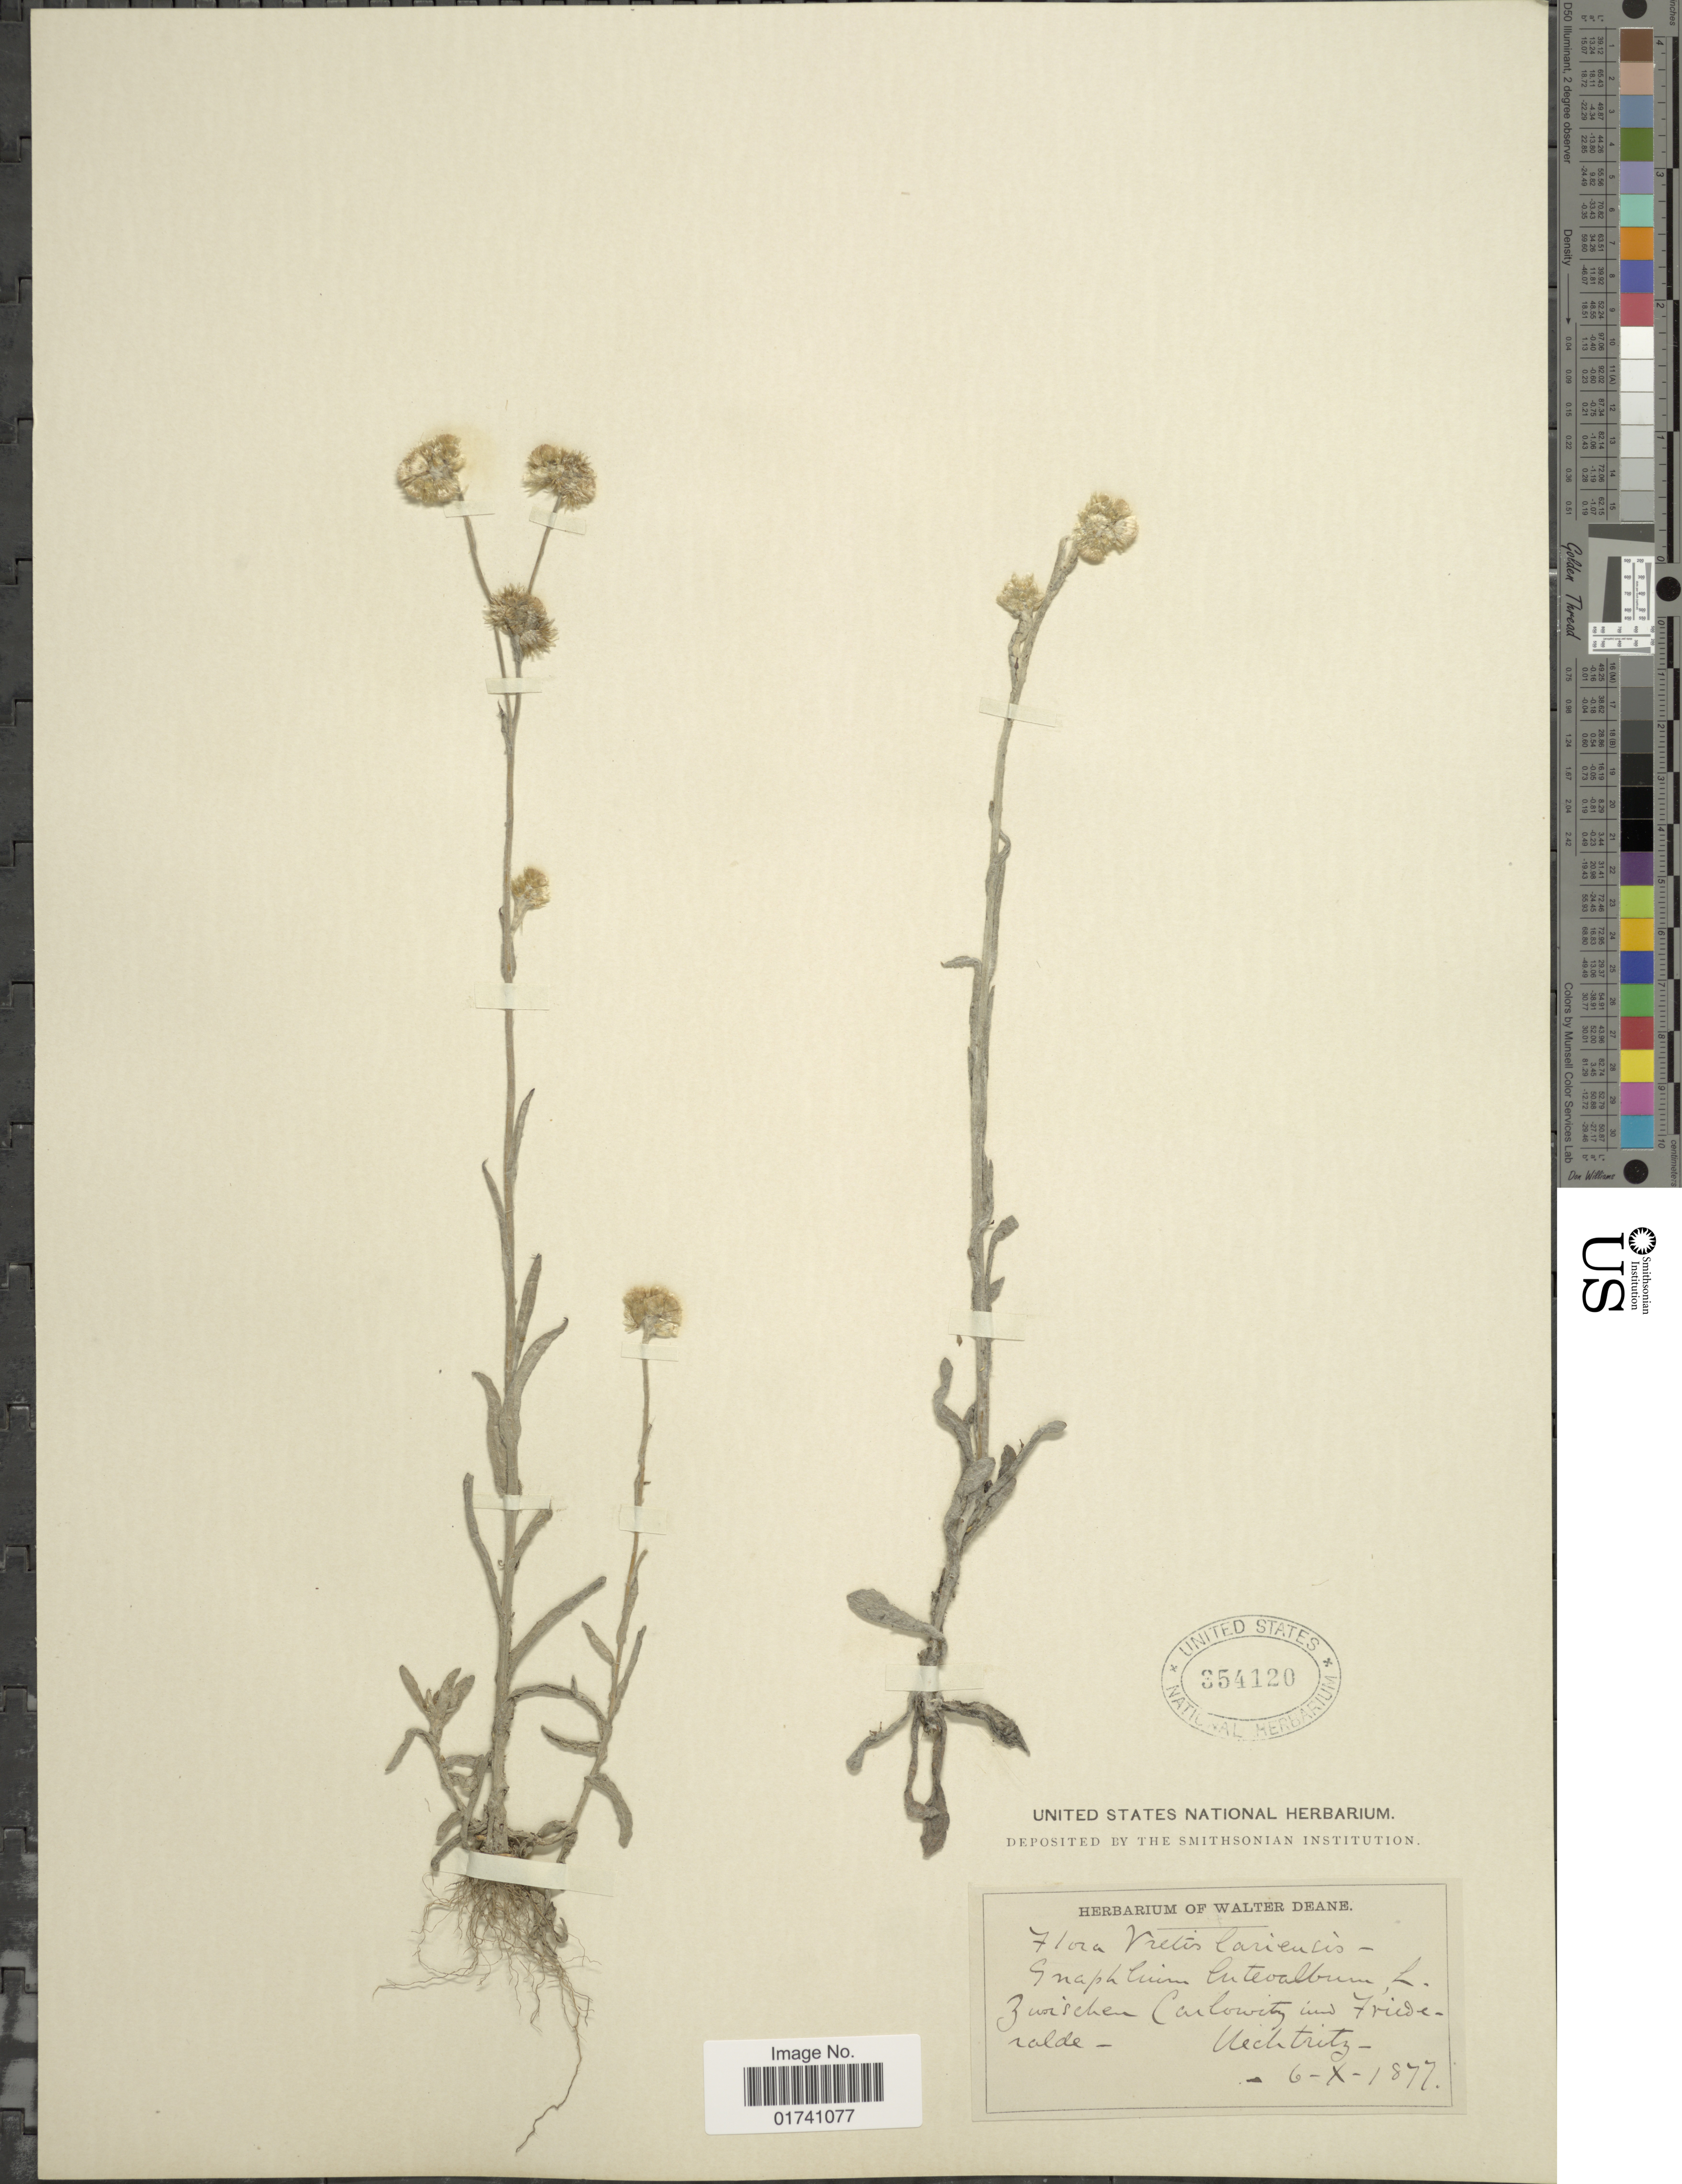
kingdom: Plantae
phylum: Tracheophyta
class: Magnoliopsida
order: Asterales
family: Asteraceae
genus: Laphangium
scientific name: Laphangium luteoalbum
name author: (L.) Tzvelev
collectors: D'Uechtritz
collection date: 1877-10-06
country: Poland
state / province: Dolnoslaskie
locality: Zwischen Carlowitz ind Frideralde [interpreted]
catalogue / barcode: US 354120